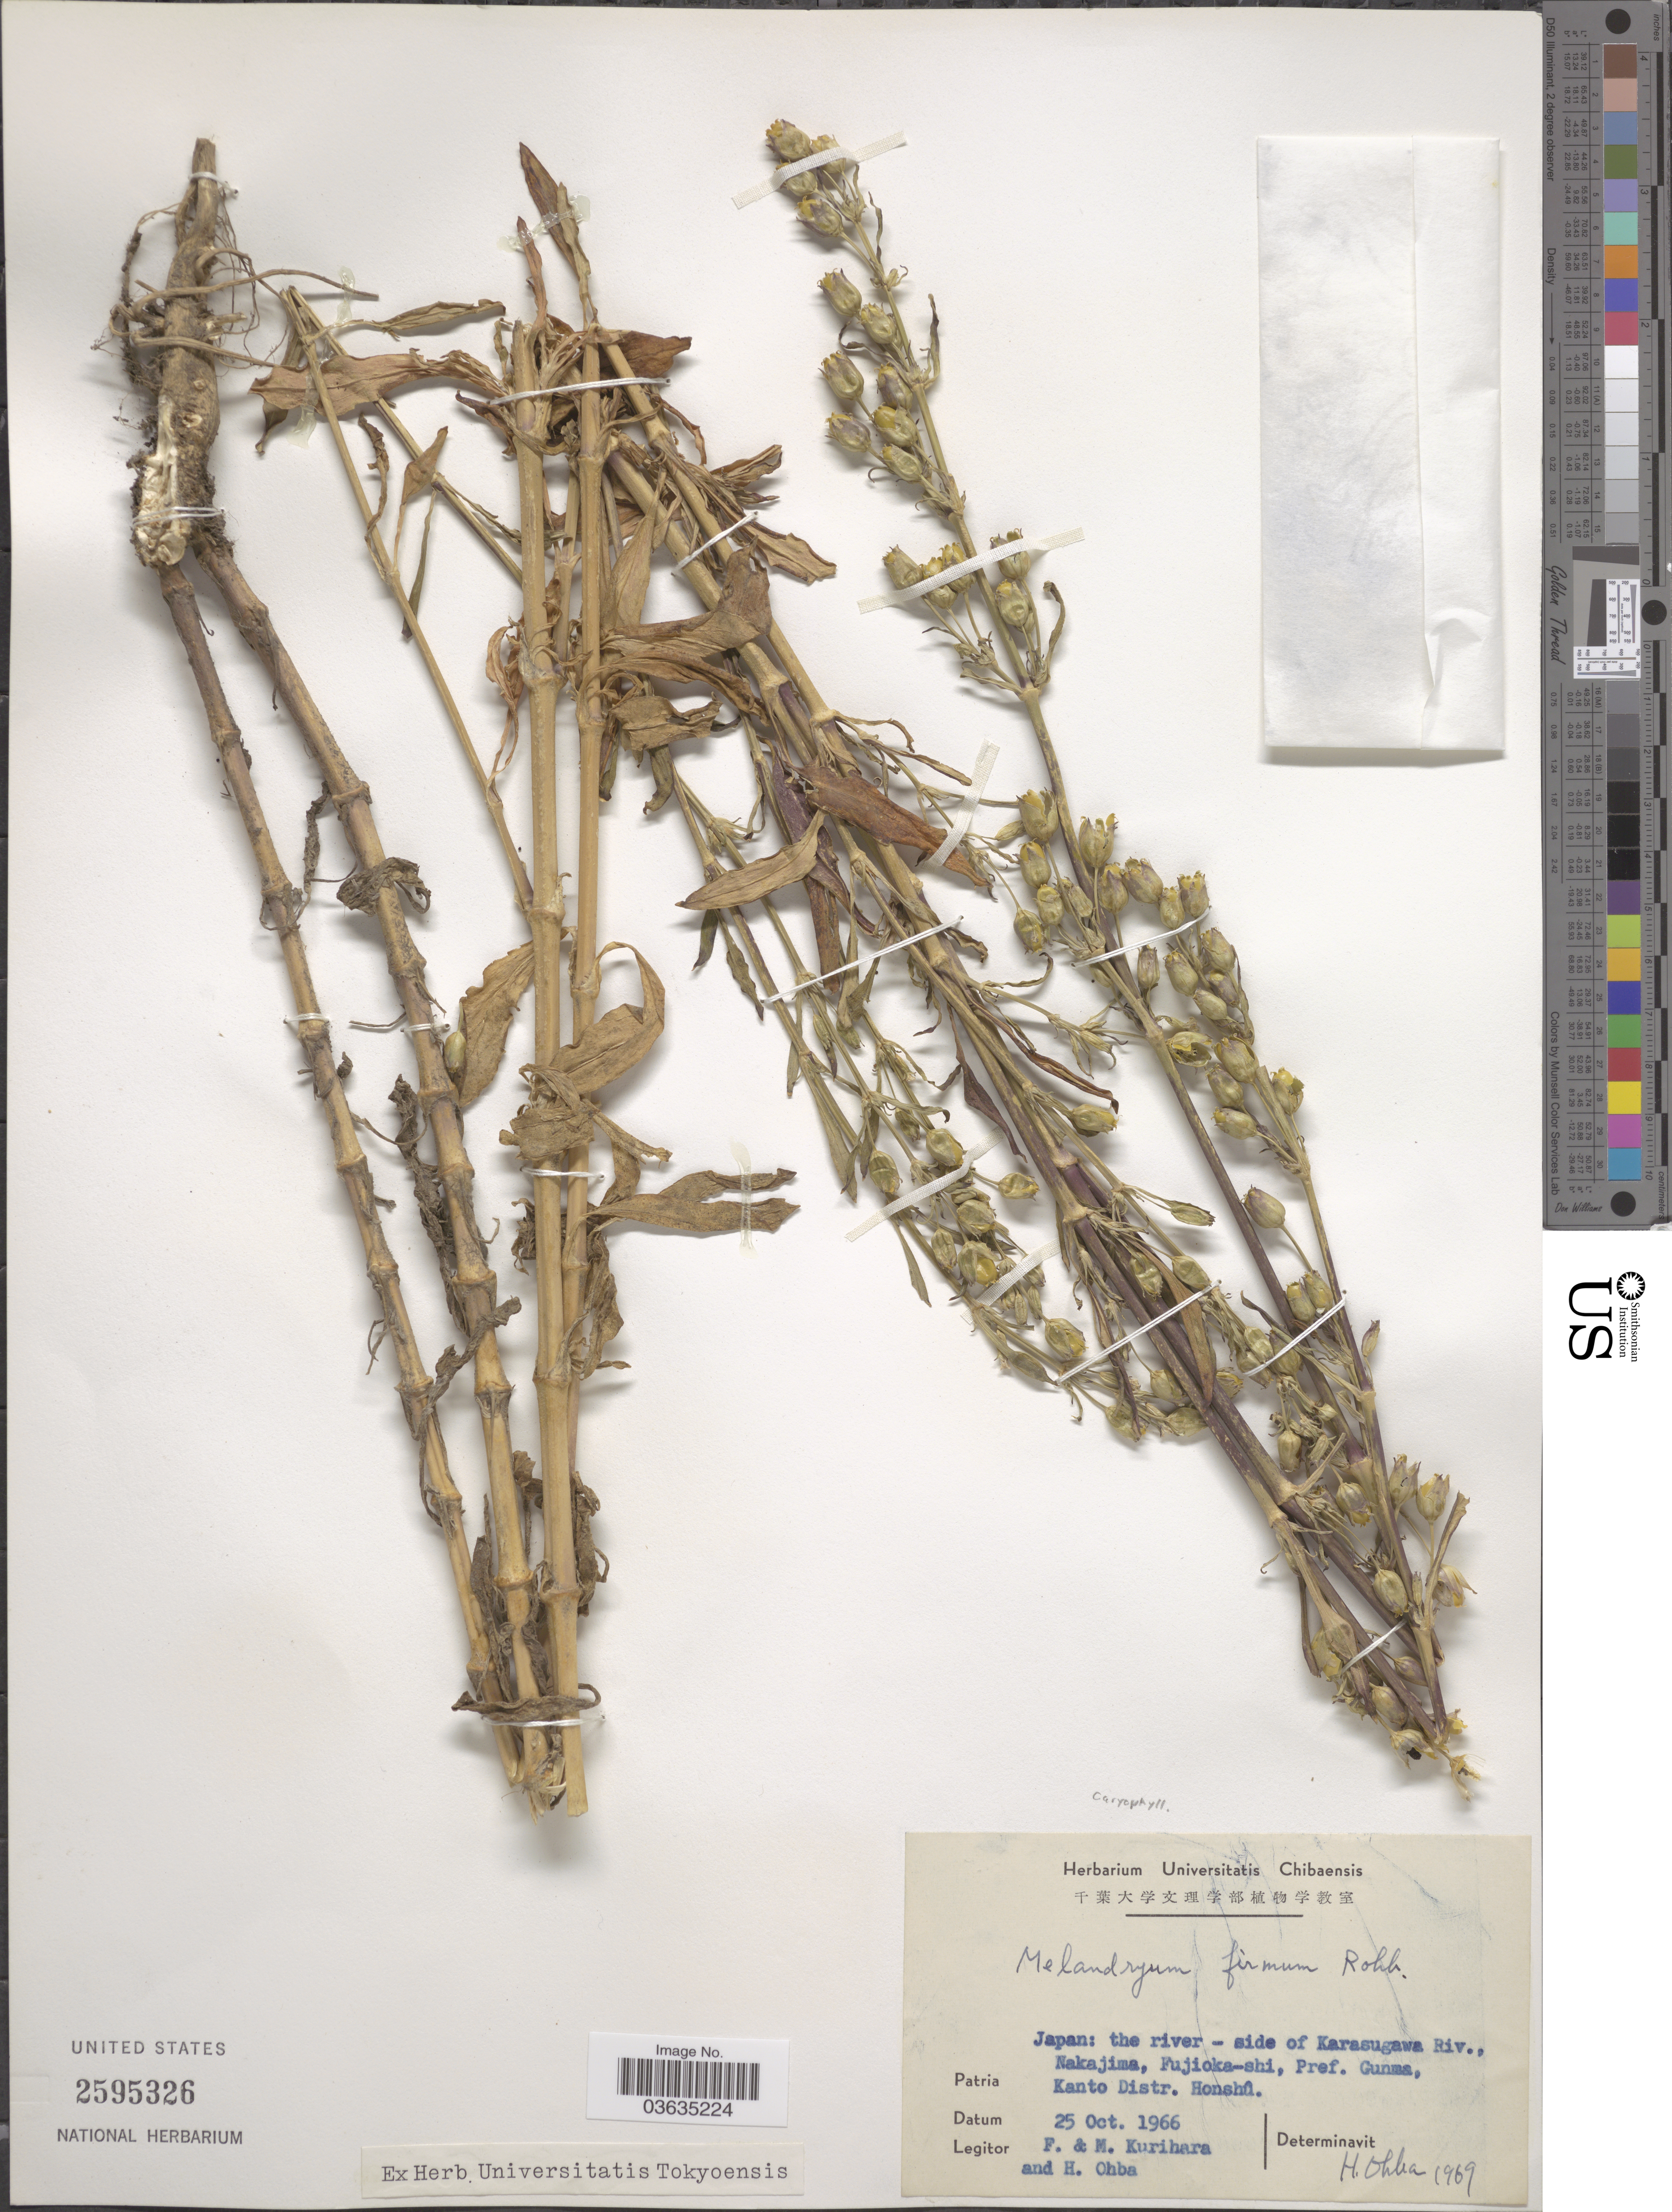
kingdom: Plantae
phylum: Tracheophyta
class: Magnoliopsida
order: Caryophyllales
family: Caryophyllaceae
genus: Silene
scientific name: Silene firma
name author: Siebold & Zucc.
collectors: F. Kurihara, M. Kurihara & H. Ohba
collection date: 1966-10-25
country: Japan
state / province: Gunma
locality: The river - side of Karasugawa Riv., Nakajima, Fujioka-shi, Pref. Gunma, Kanto Distr. Honshû.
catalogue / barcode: US 2595326